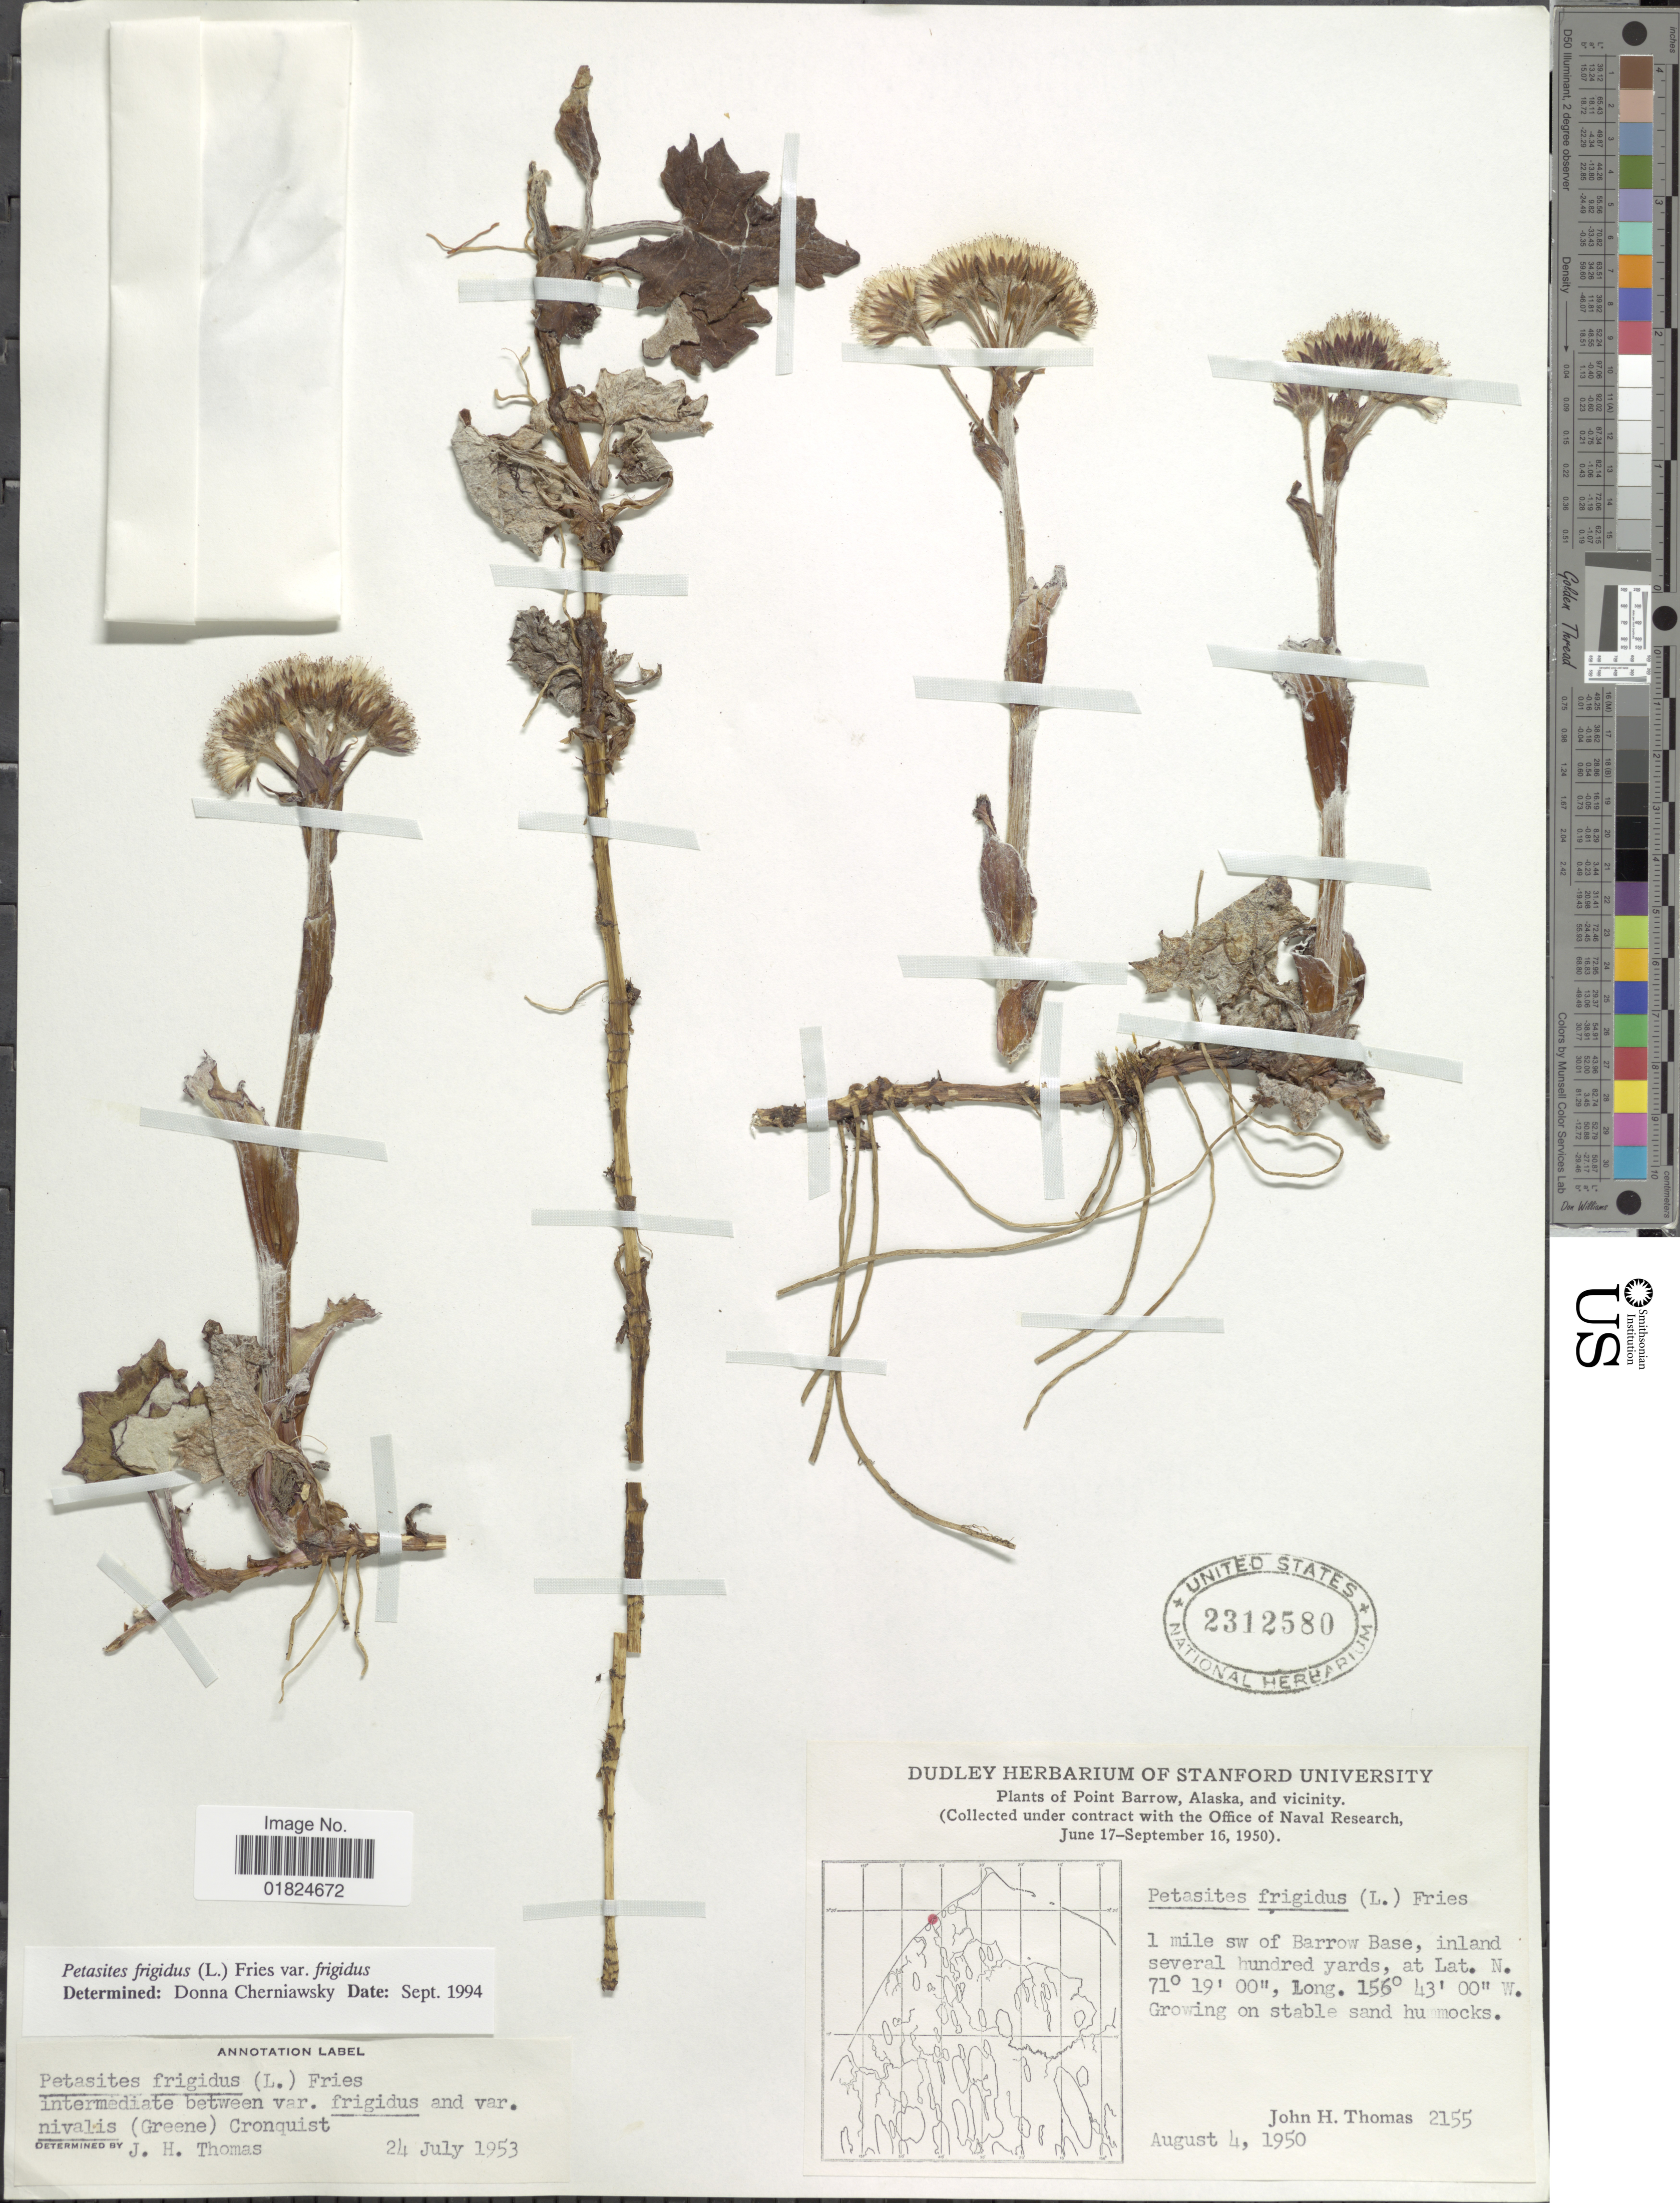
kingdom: Plantae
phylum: Tracheophyta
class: Magnoliopsida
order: Asterales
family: Asteraceae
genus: Petasites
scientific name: Petasites frigidus var. frigidus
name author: (L.) Fr.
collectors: J. H. Thomas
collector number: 2155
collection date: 1950-08-04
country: United States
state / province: Alaska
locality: Point Barrow, Alaska, and vicinity. 1 mile sw of Barrow Base, inland several hundred yards,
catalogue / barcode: US 2312580